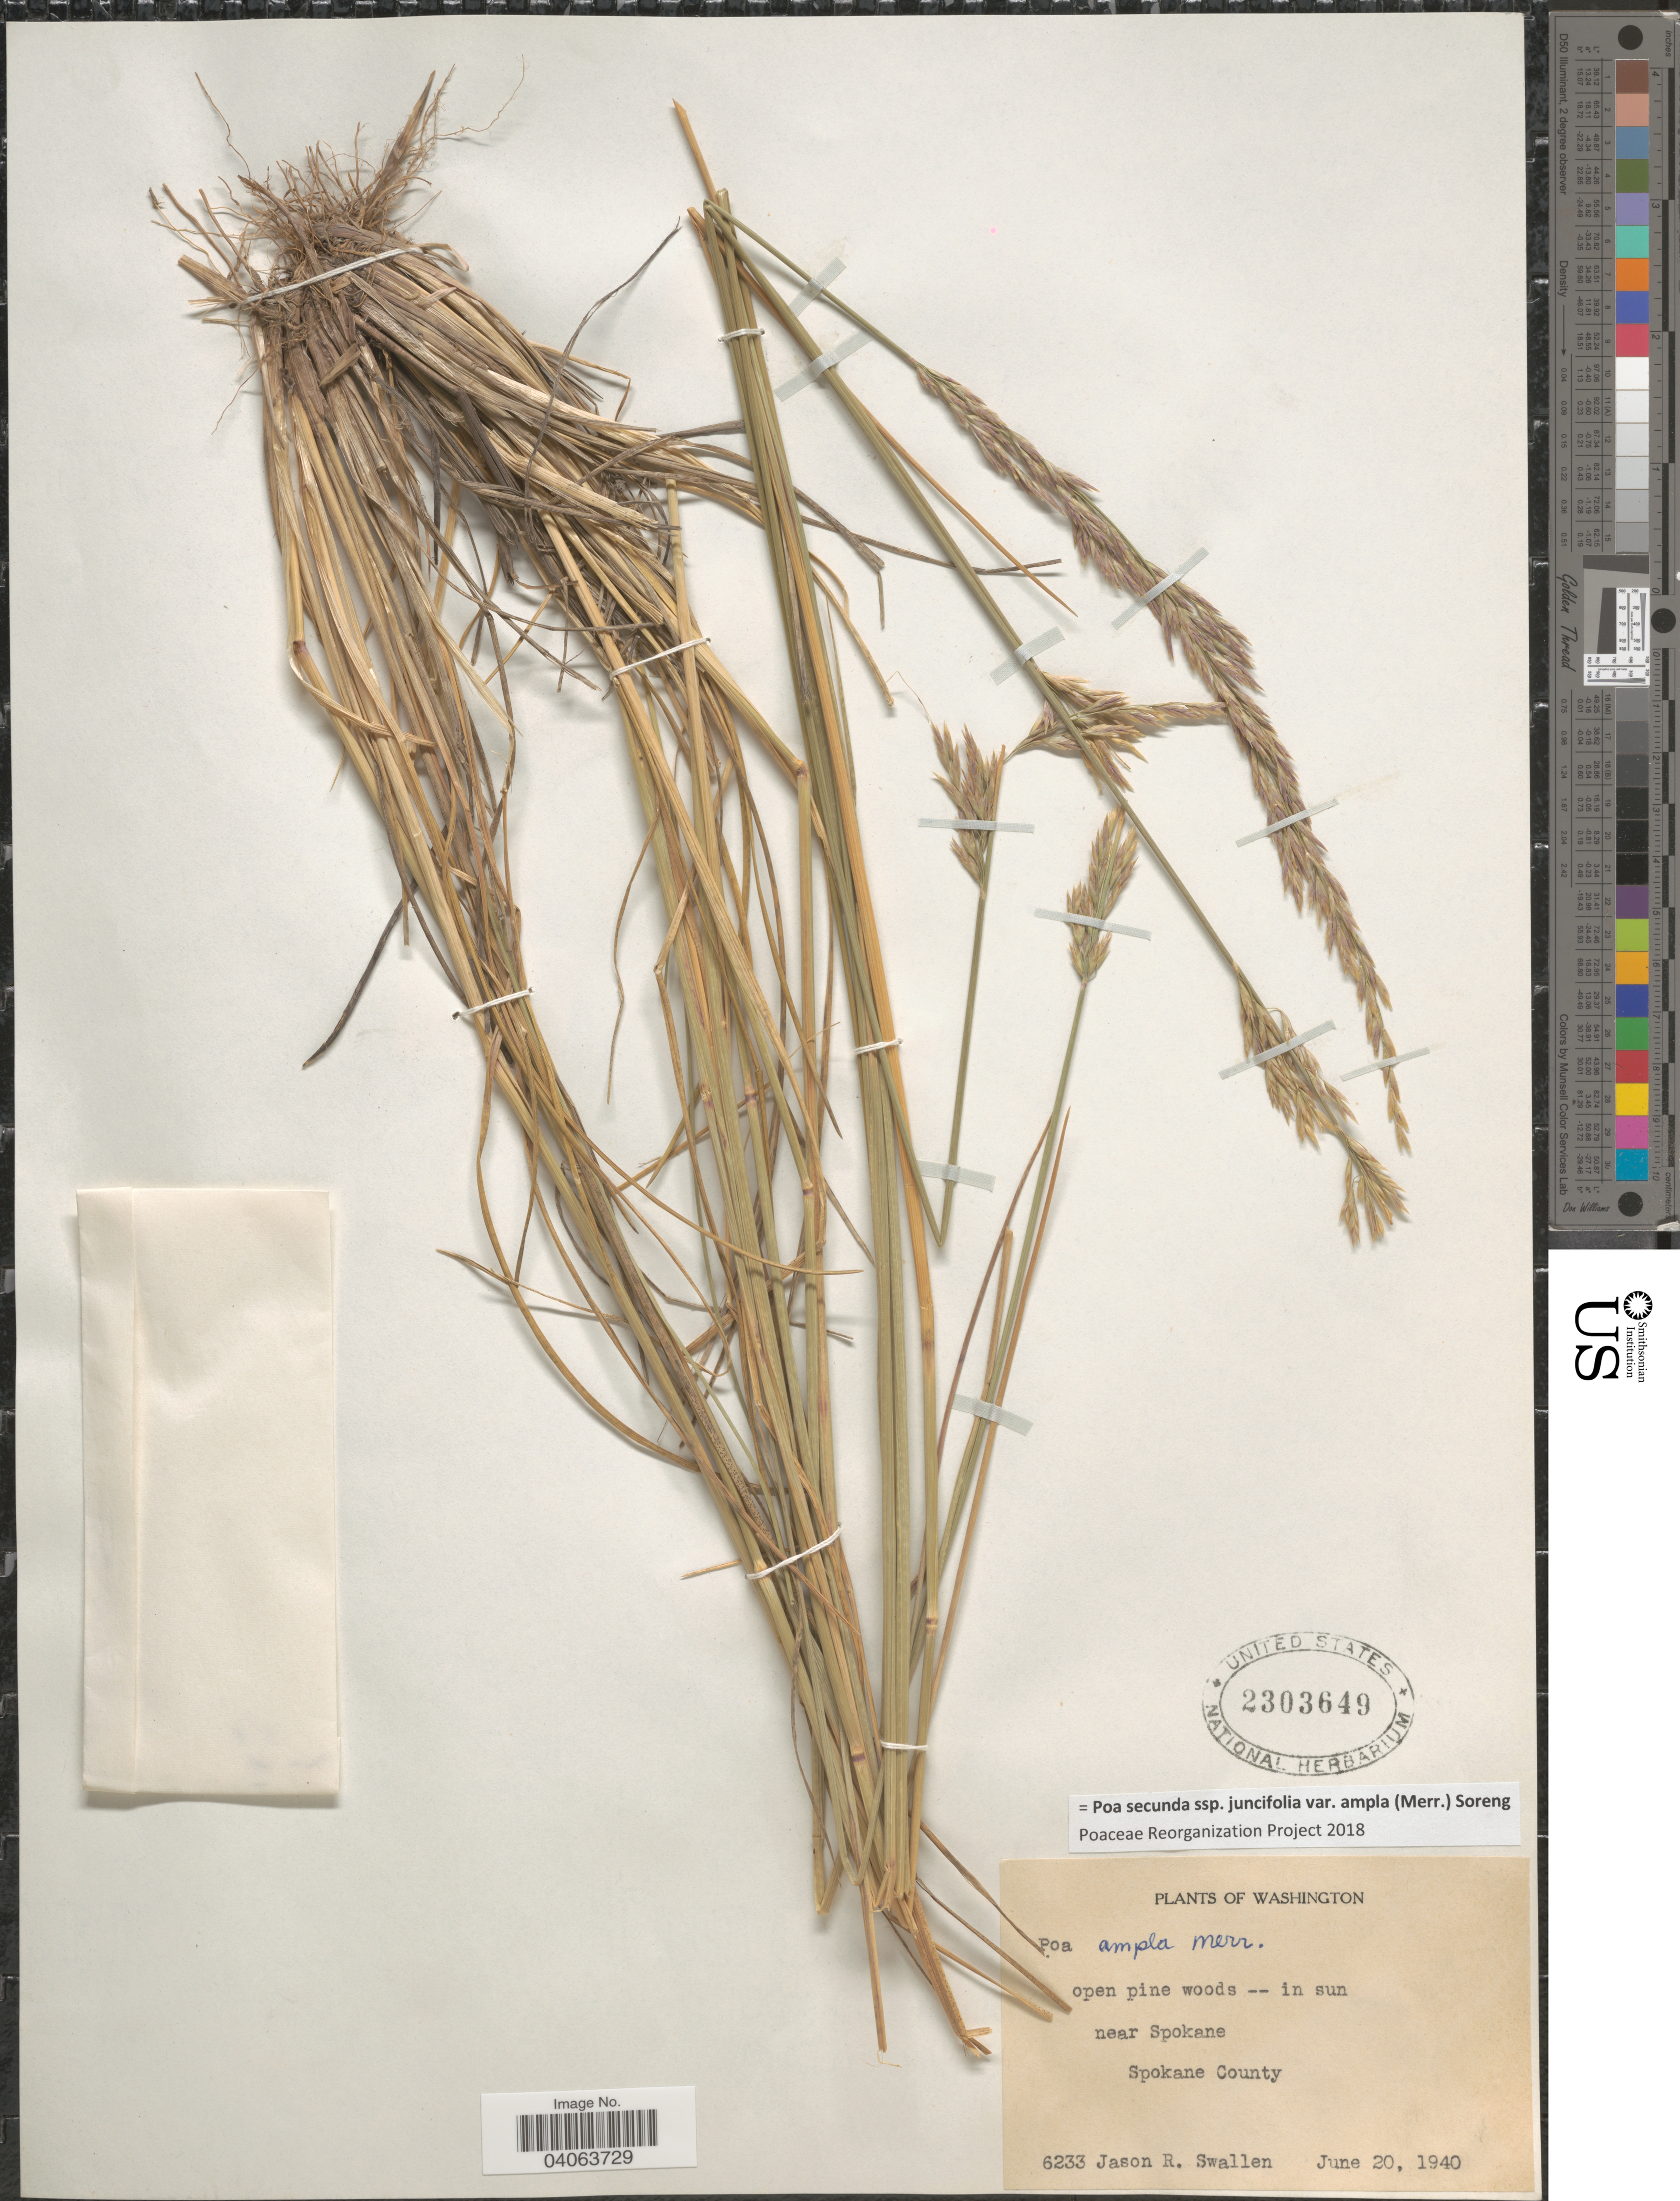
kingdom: Plantae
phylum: Tracheophyta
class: Liliopsida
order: Poales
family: Poaceae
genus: Poa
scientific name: Poa secunda subsp. juncifolia var. ampla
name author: (Merr.) Soreng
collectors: J. R. Swallen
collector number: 6233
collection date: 1940-06-20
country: United States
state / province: Washington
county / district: Spokane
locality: Open pine woods -- in sun near Spokane. Spokane County.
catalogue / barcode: US 2303649